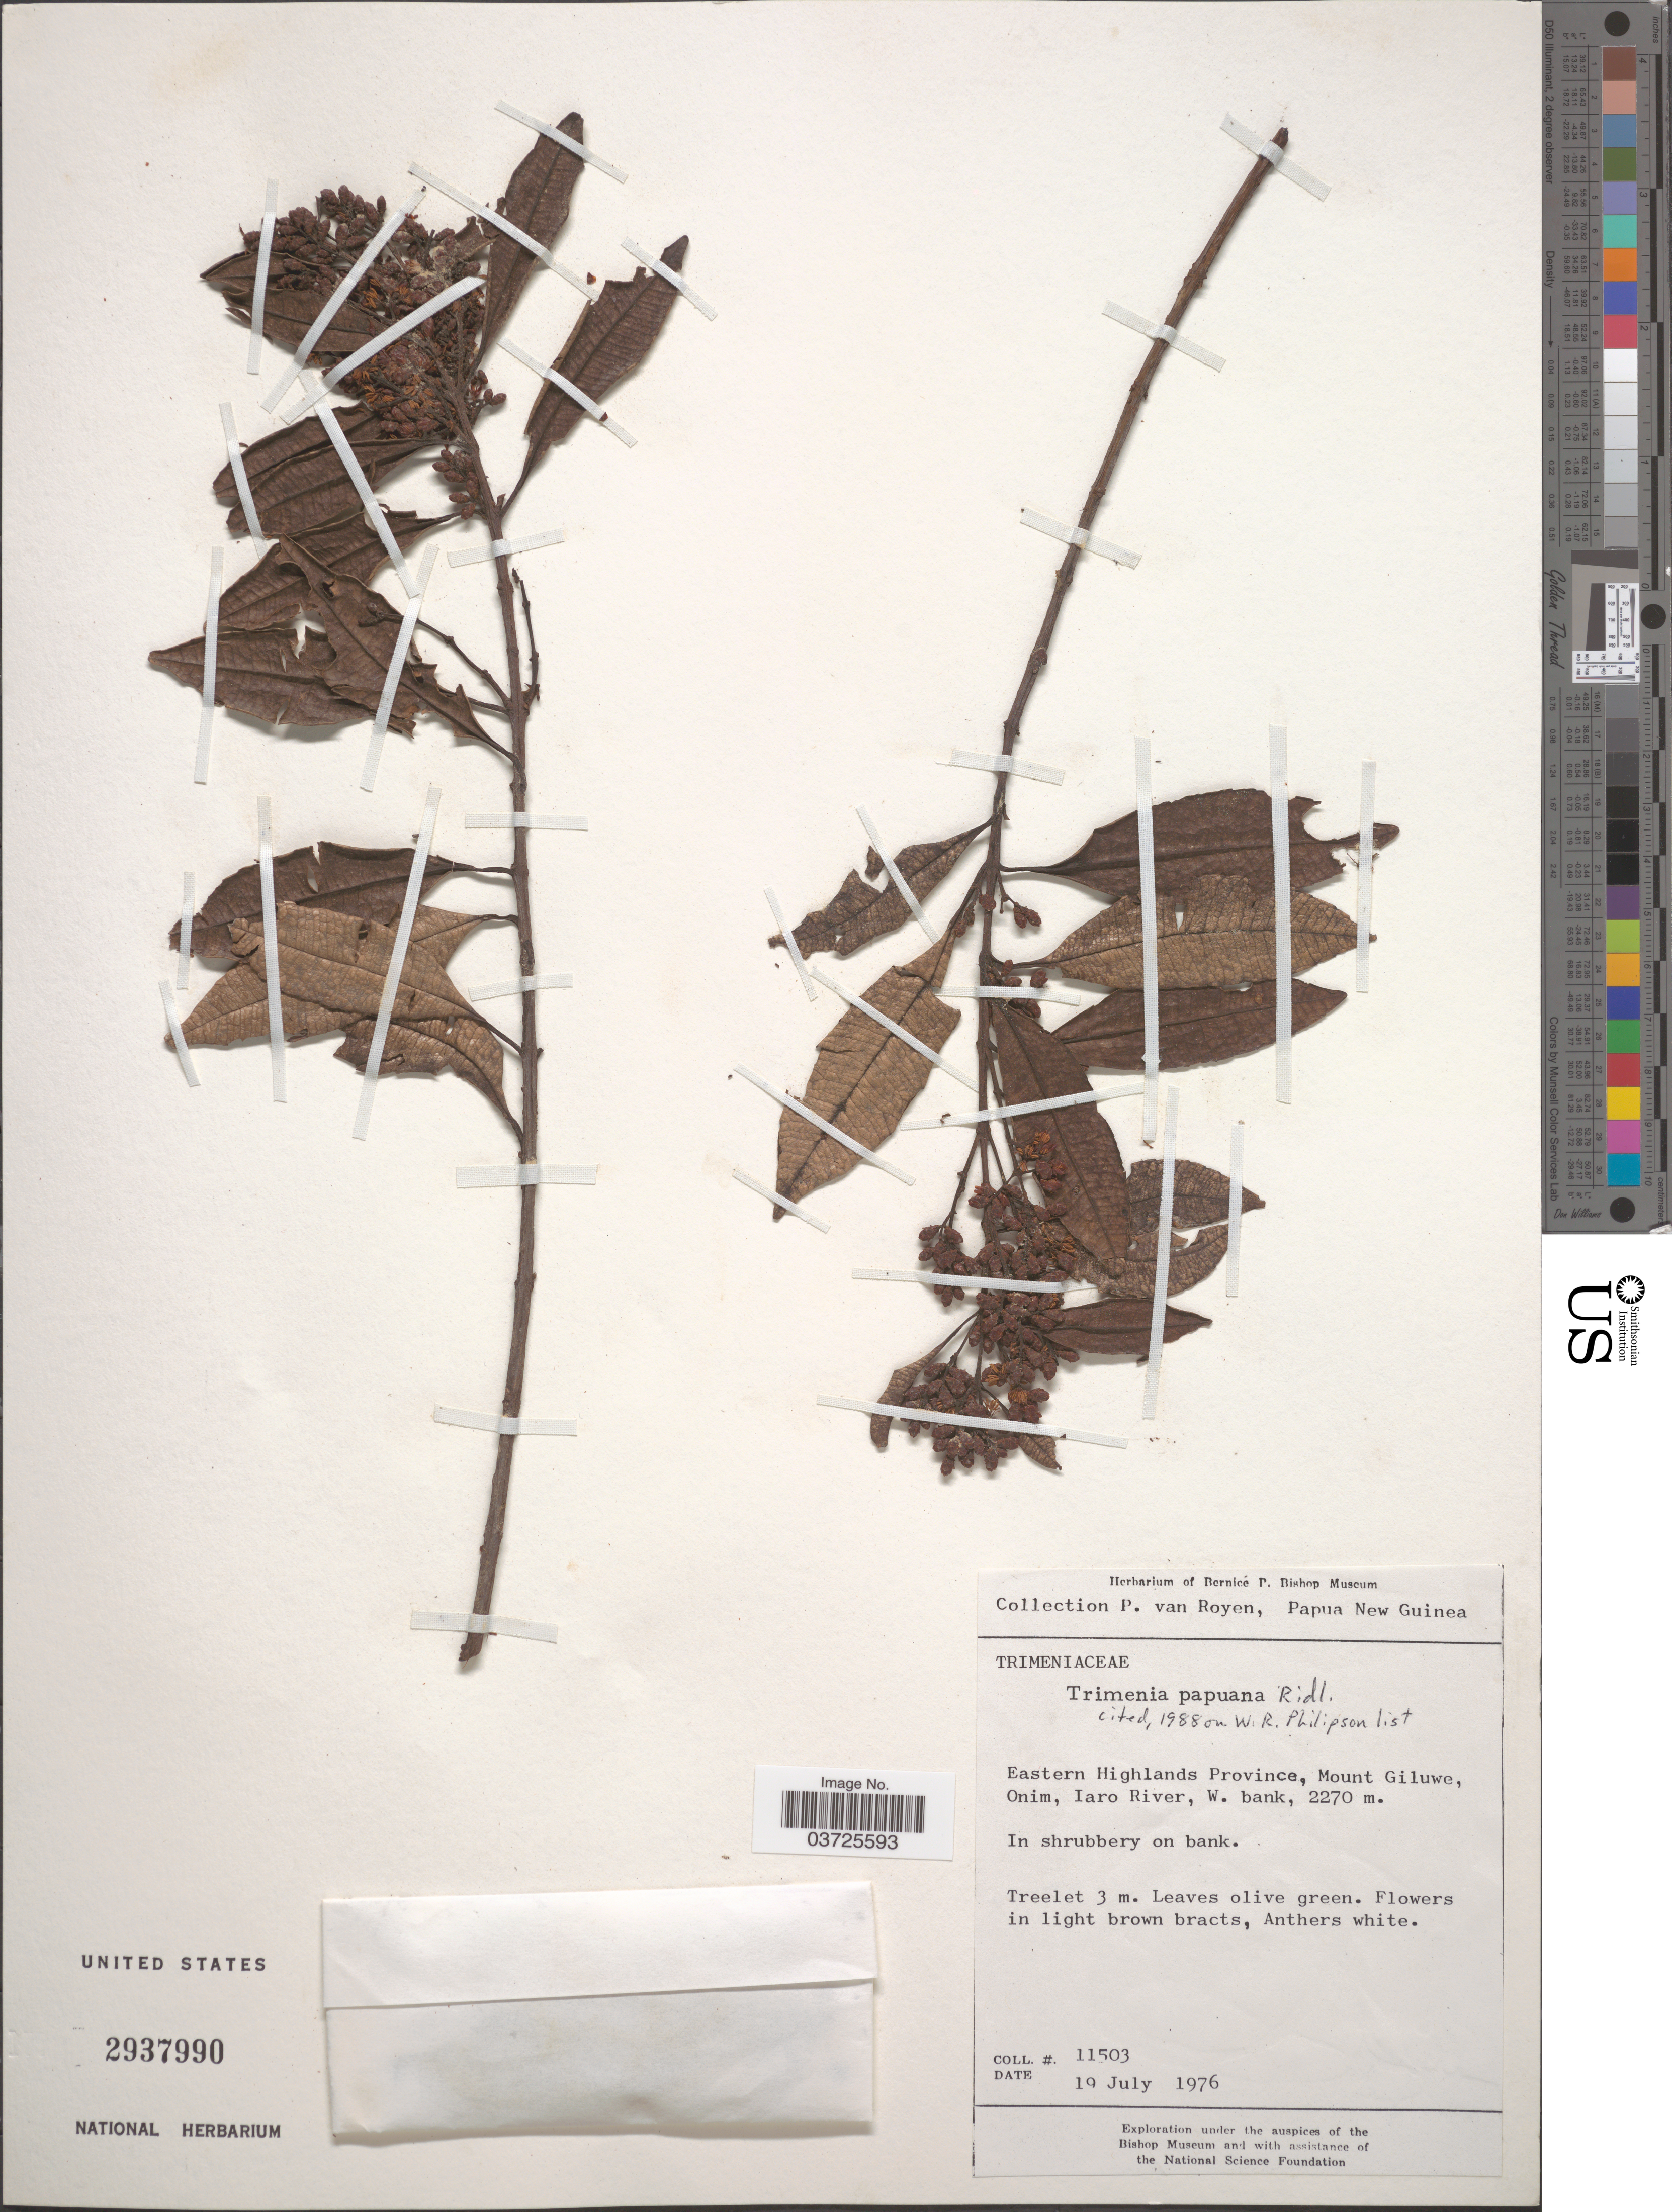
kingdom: Plantae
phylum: Tracheophyta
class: Magnoliopsida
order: Austrobaileyales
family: Trimeniaceae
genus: Trimenia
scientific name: Trimenia papuana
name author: Ridl.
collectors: P. van Royen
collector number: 11503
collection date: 1976-07-19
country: Papua New Guinea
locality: Eastern Highlands Province, Mount Giluwe, Onim, Iaro River, W. bank.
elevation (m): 2270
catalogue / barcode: US 2937990